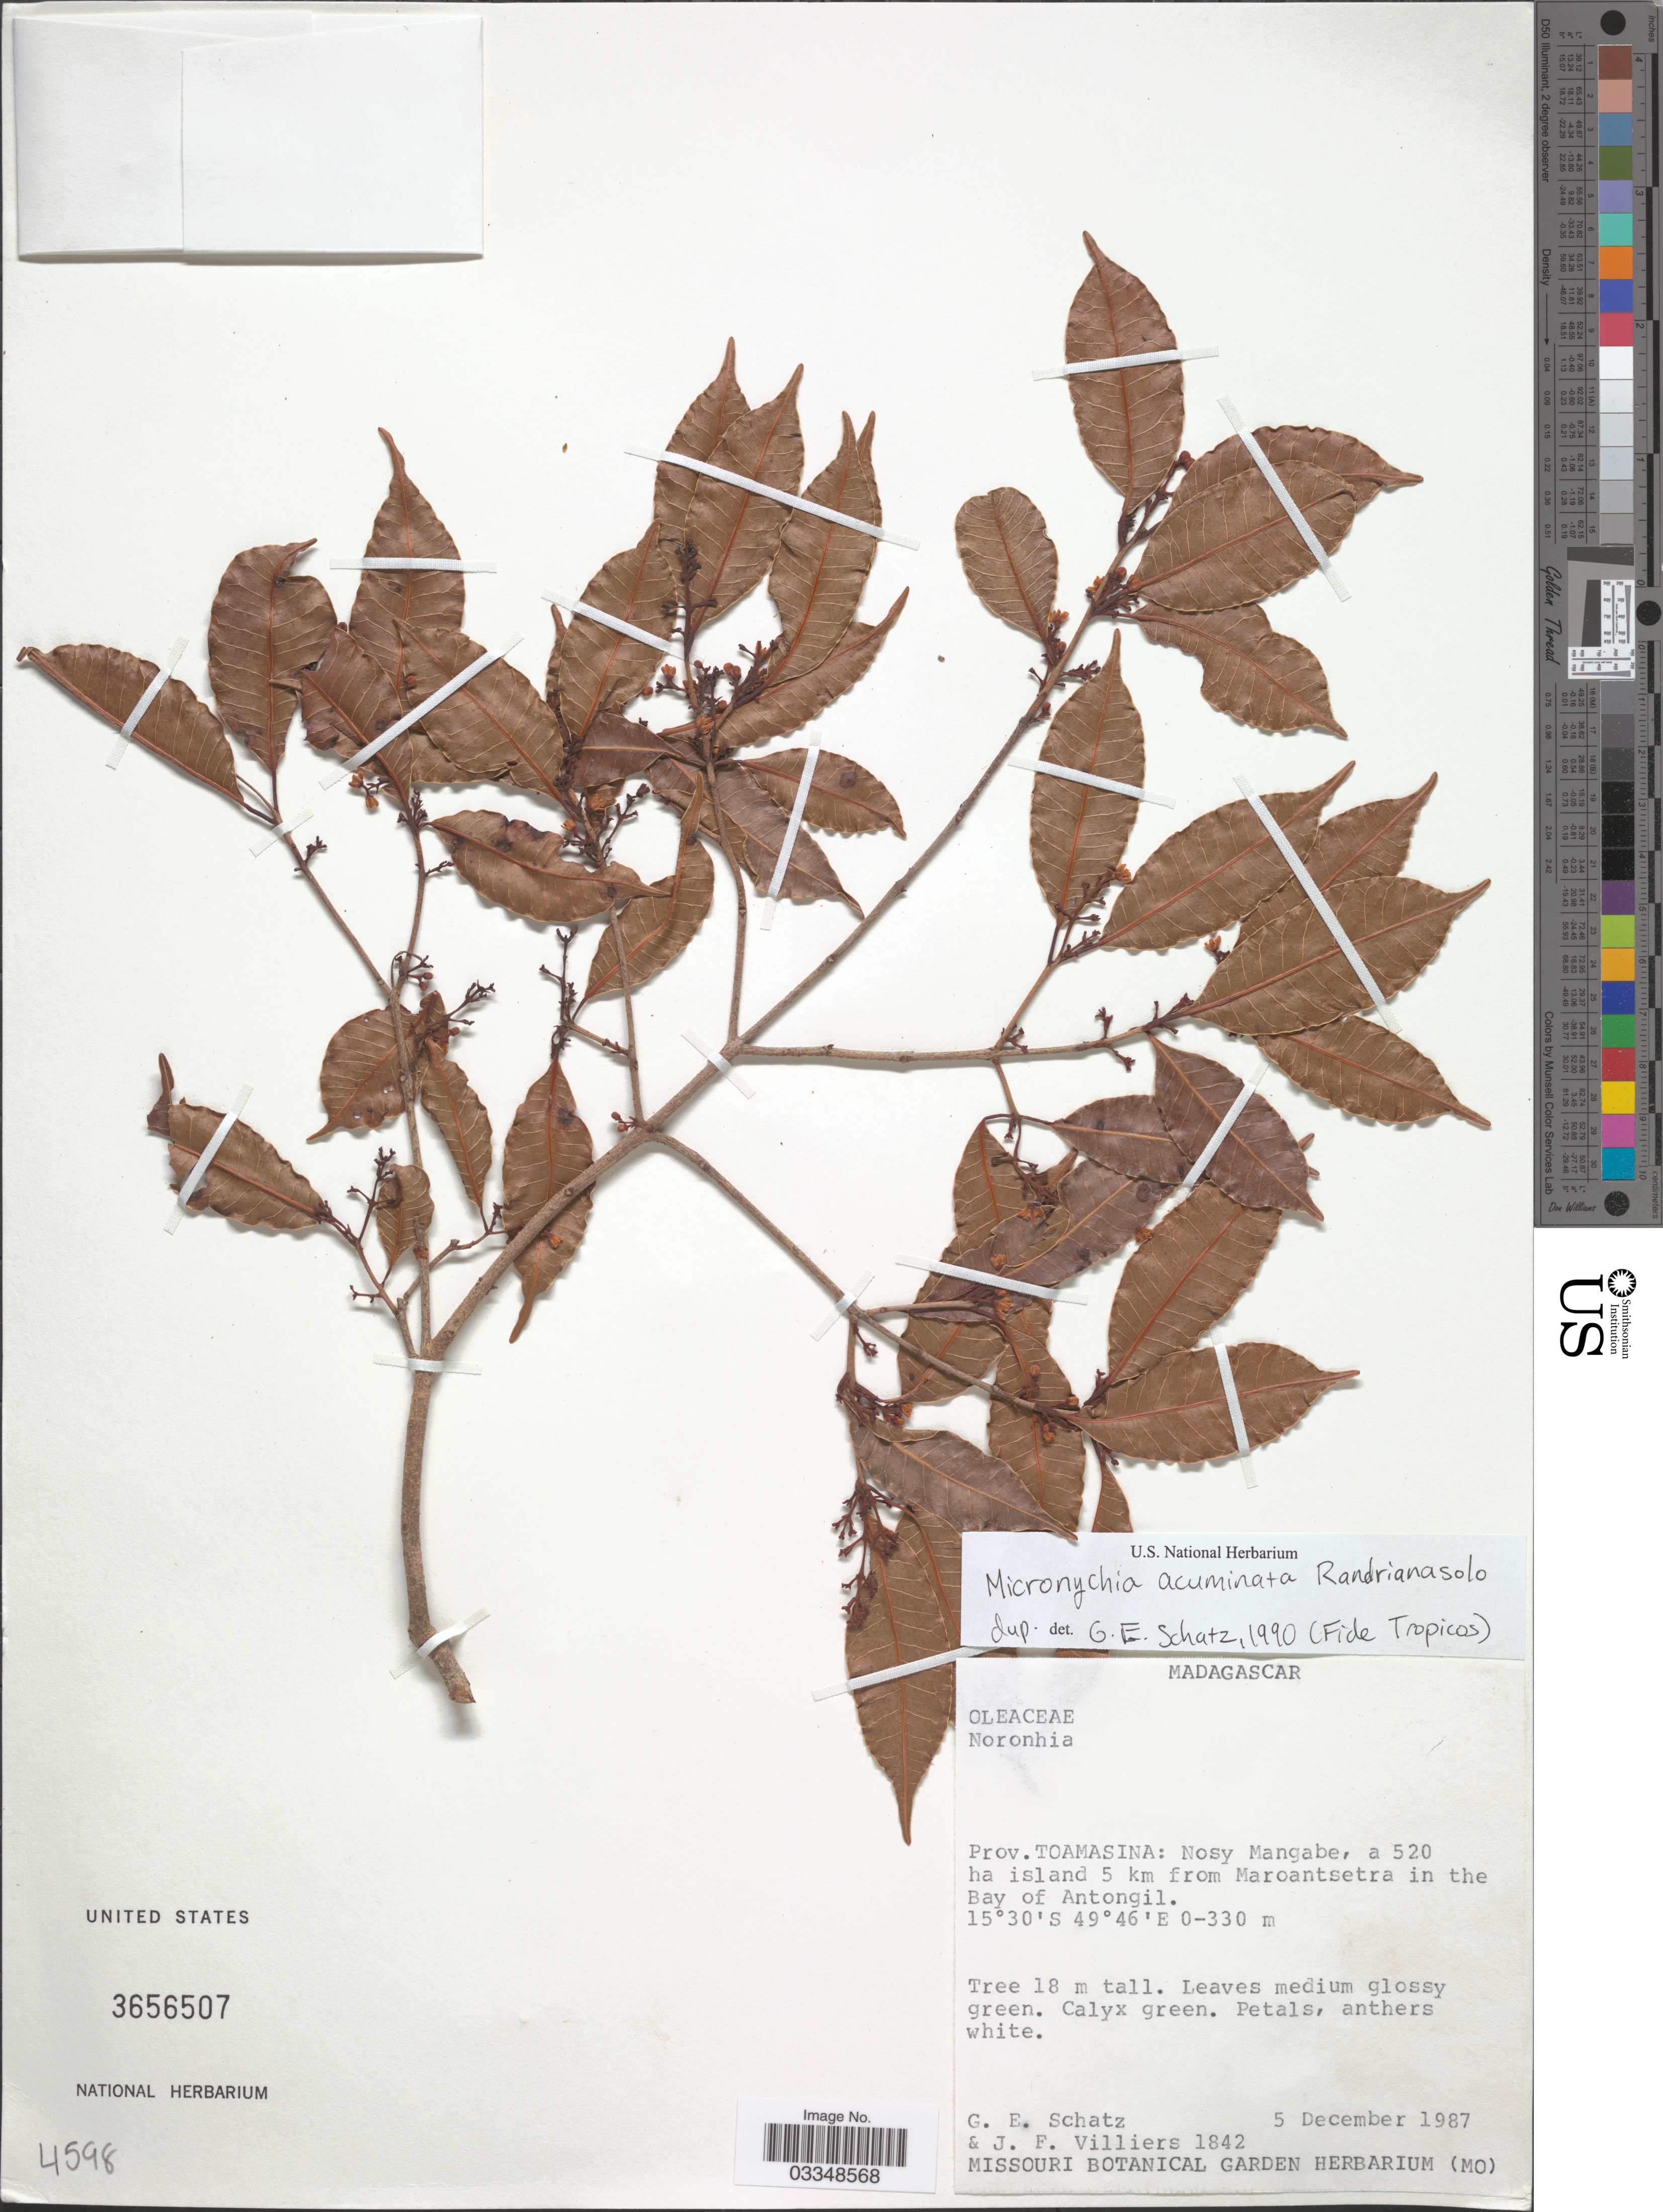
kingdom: Plantae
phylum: Tracheophyta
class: Magnoliopsida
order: Sapindales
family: Anacardiaceae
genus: Micronychia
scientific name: Micronychia acuminata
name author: Randrianasolo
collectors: G. Schatz & J. Villiers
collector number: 1842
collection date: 1987-12-05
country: Madagascar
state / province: Analanjirofo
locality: Nosy Mangabe, a 520 ha island 5 km from Maroantsetra in the Bay of Antongil.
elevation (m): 0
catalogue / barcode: US 3656507